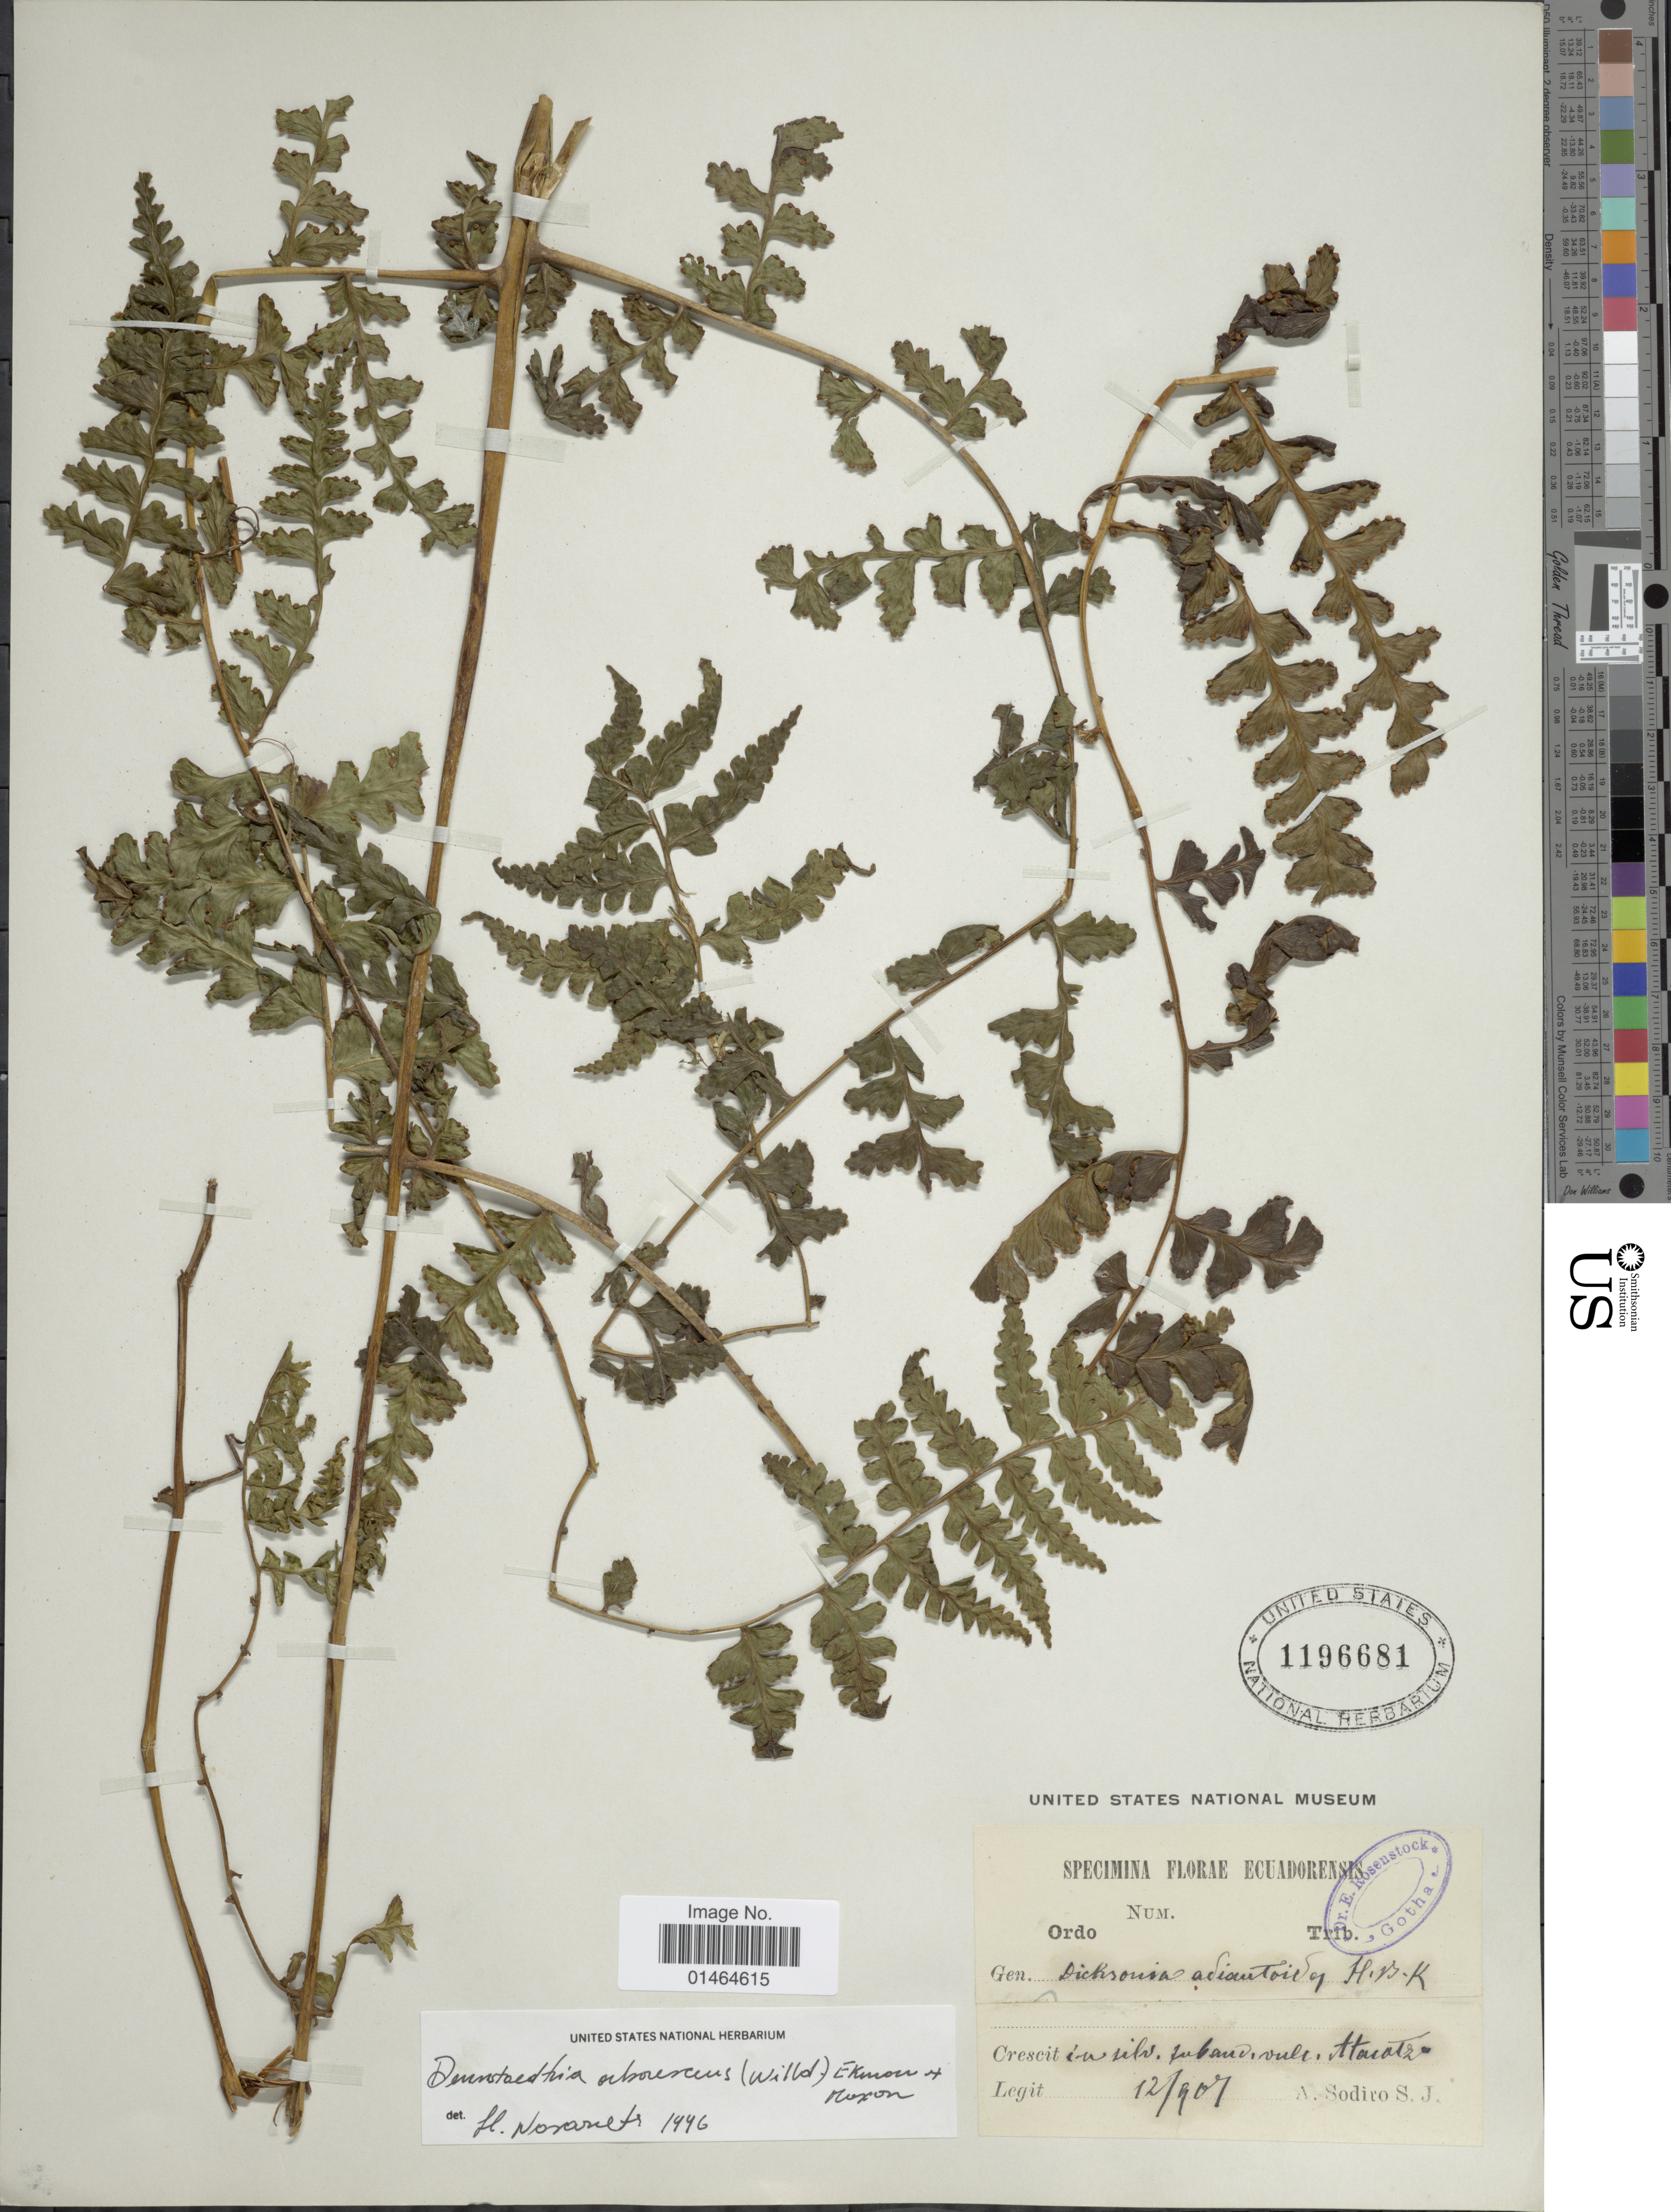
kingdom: Plantae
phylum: Tracheophyta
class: Polypodiopsida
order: Polypodiales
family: Dennstaedtiaceae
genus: Dennstaedtia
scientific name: Dennstaedtia coronata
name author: (Sodiro) C. Chr.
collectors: A. Sodiro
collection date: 1907-12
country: Ecuador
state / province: Pichincha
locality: In silv. suband. vulc. Atacazo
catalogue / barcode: US 1196681